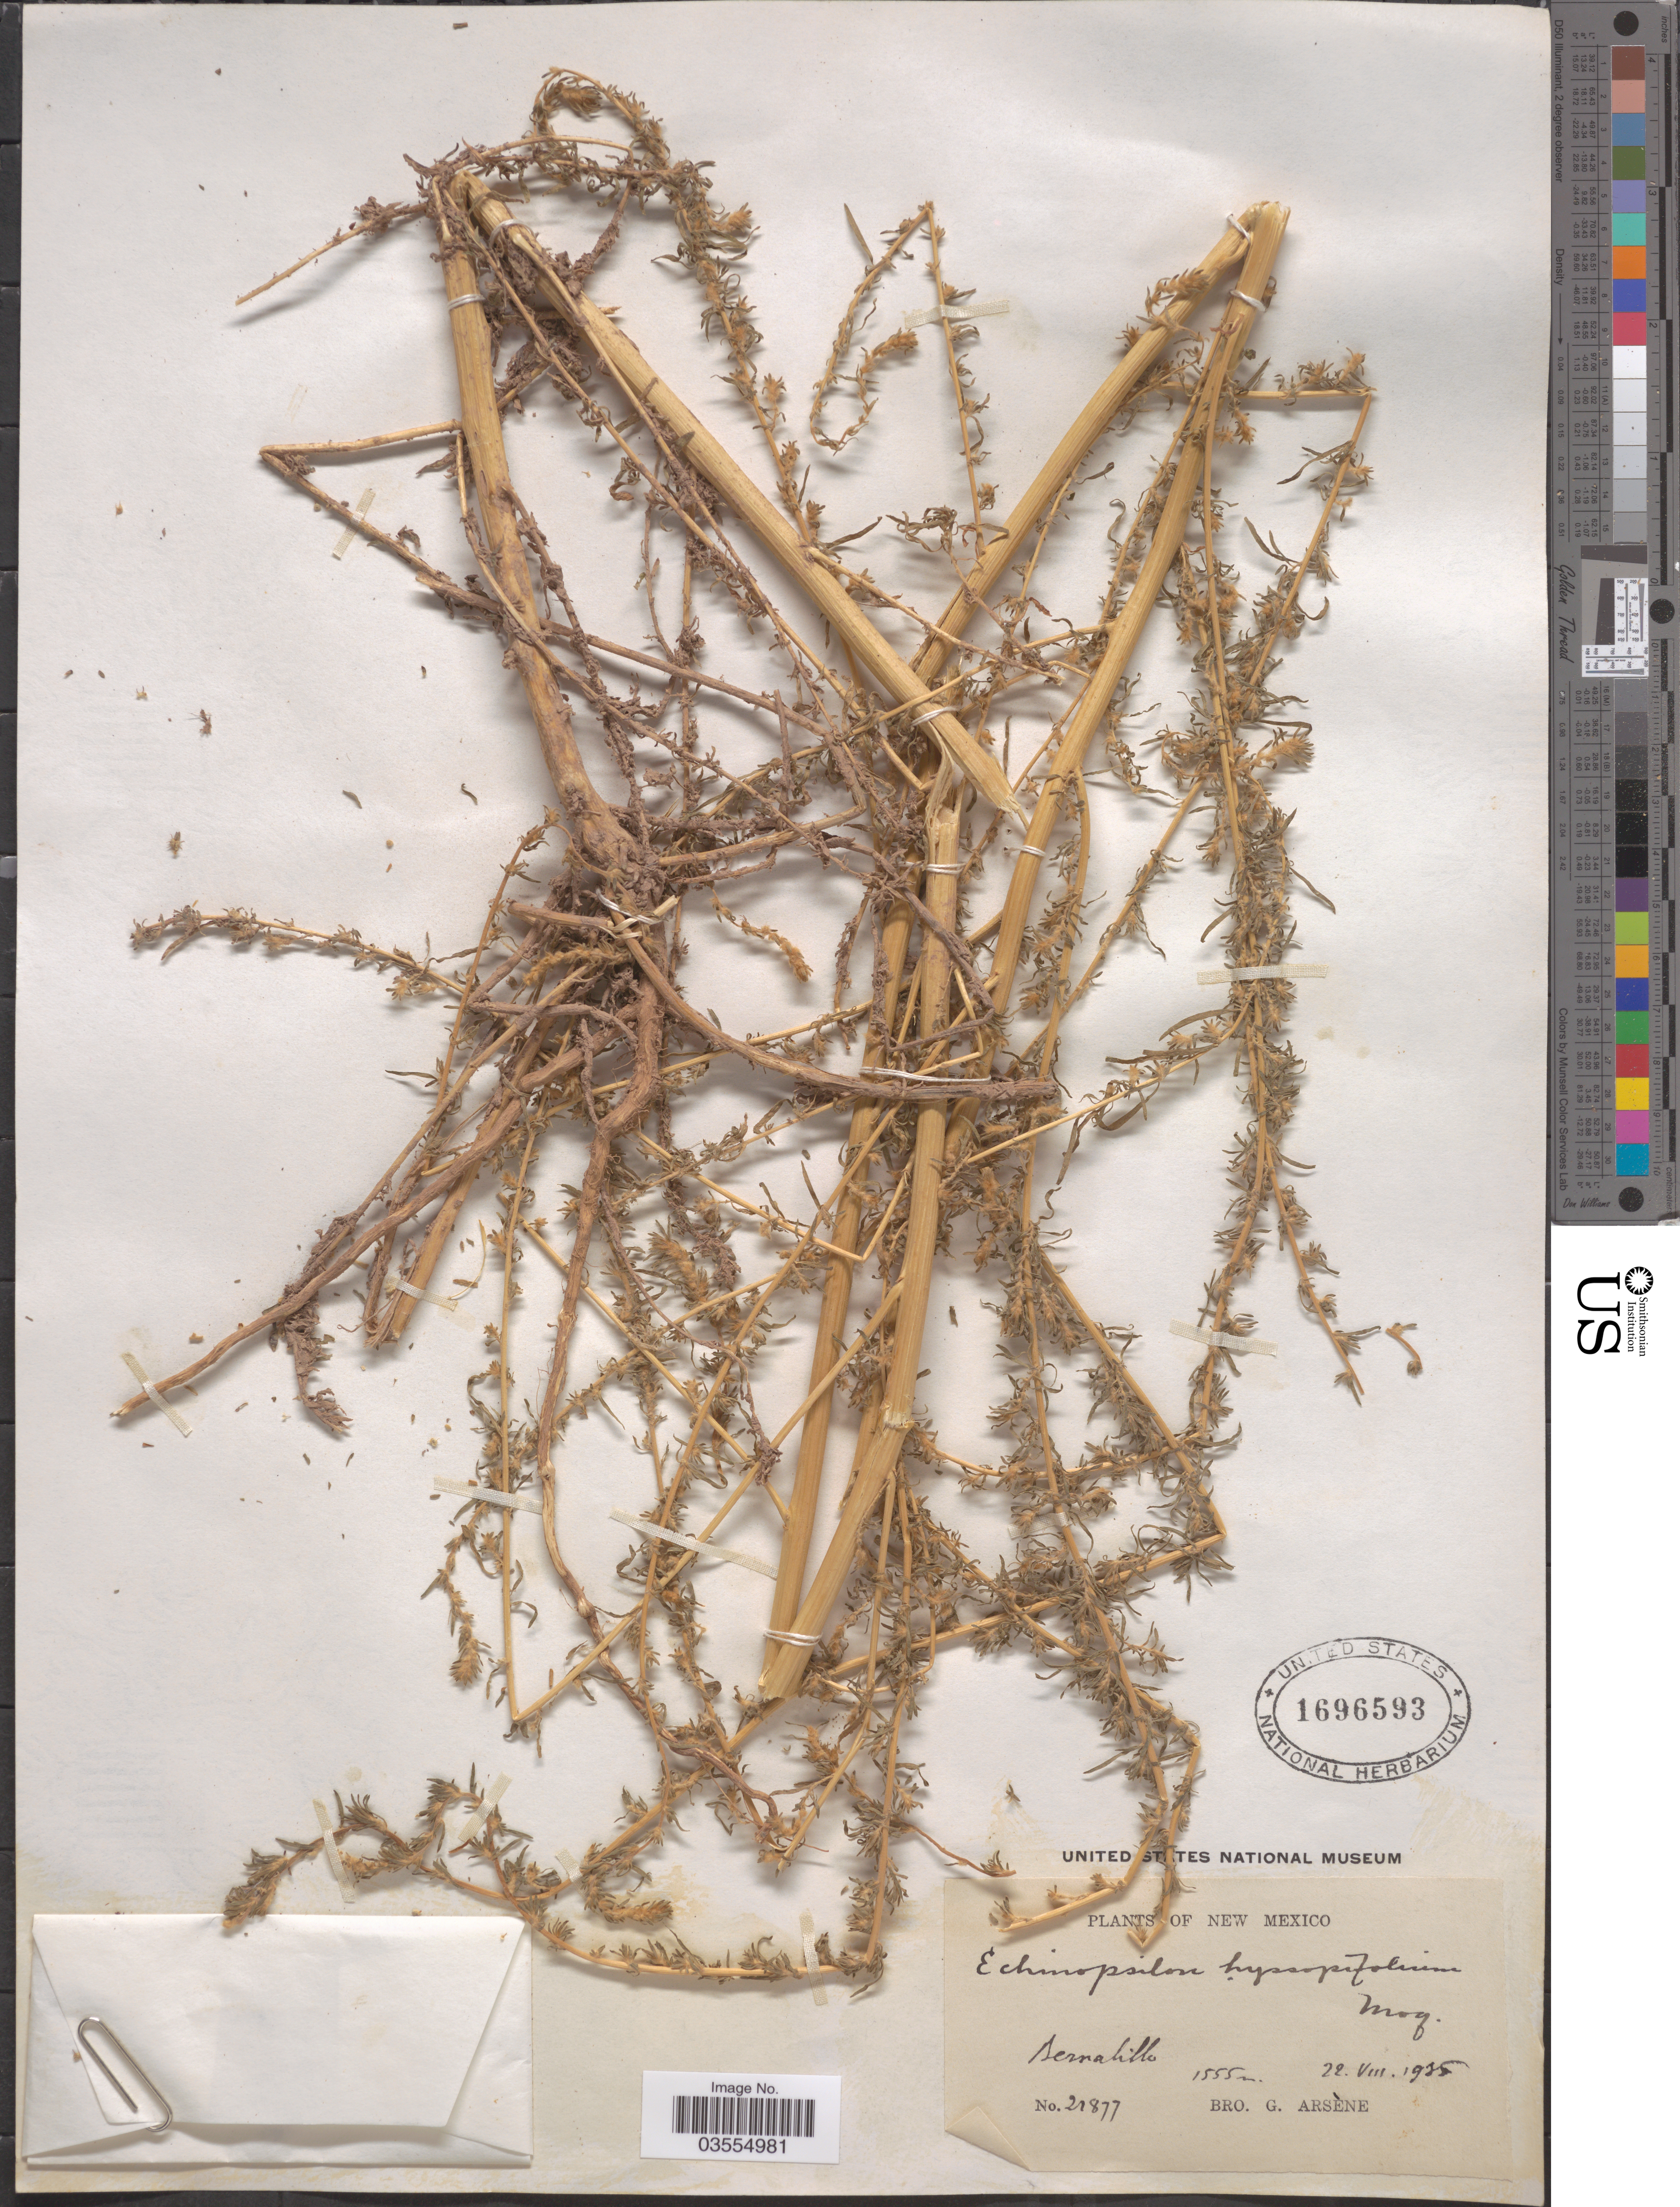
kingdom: Plantae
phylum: Tracheophyta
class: Magnoliopsida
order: Caryophyllales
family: Amaranthaceae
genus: Bassia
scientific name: Bassia hyssopifolia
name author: (Pall.) Kuntze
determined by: Strong, Mark T., (BOT), Smithsonian Institution - National Museum of Natural History (UNITED STATES)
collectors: Bro. G. Arsène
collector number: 21877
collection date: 1935-08-22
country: United States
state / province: New Mexico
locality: Bernalillo.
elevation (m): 1555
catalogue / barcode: US 1696593